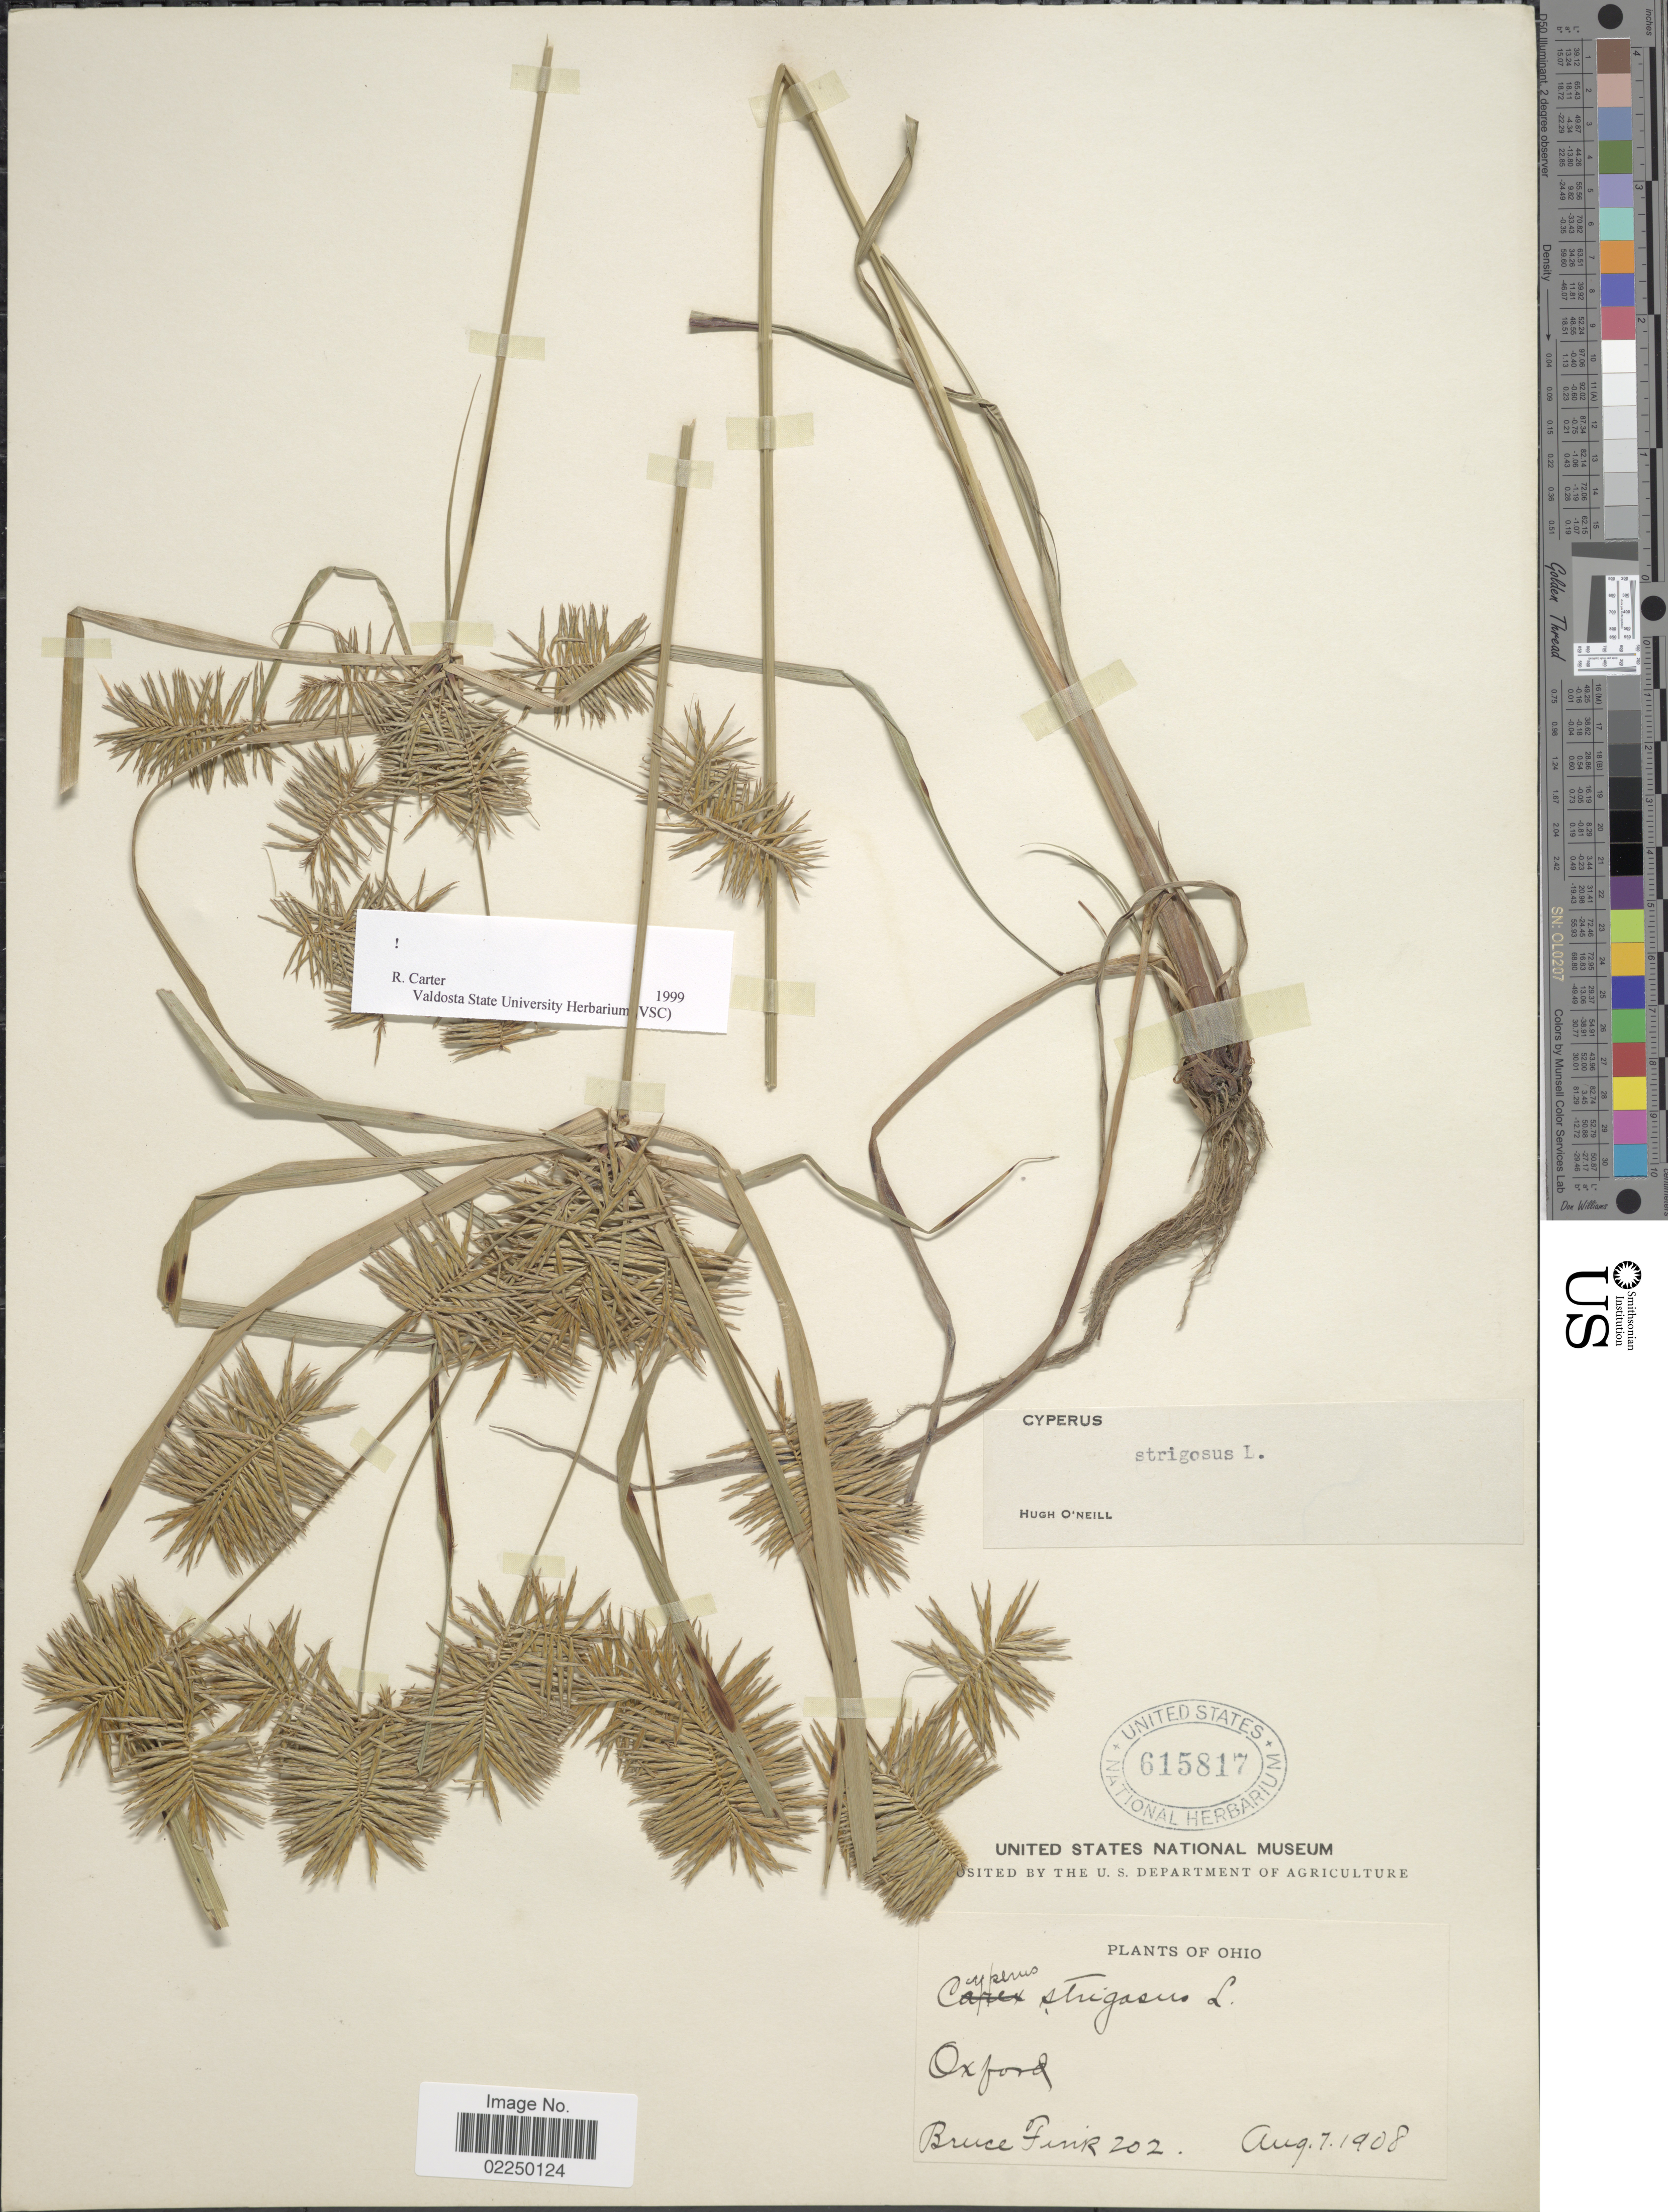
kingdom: Plantae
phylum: Tracheophyta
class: Liliopsida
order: Poales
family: Cyperaceae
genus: Cyperus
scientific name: Cyperus strigosus L.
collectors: B. Fink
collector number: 202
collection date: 1908-08-07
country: United States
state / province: Ohio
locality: Oxford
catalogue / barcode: US 615817